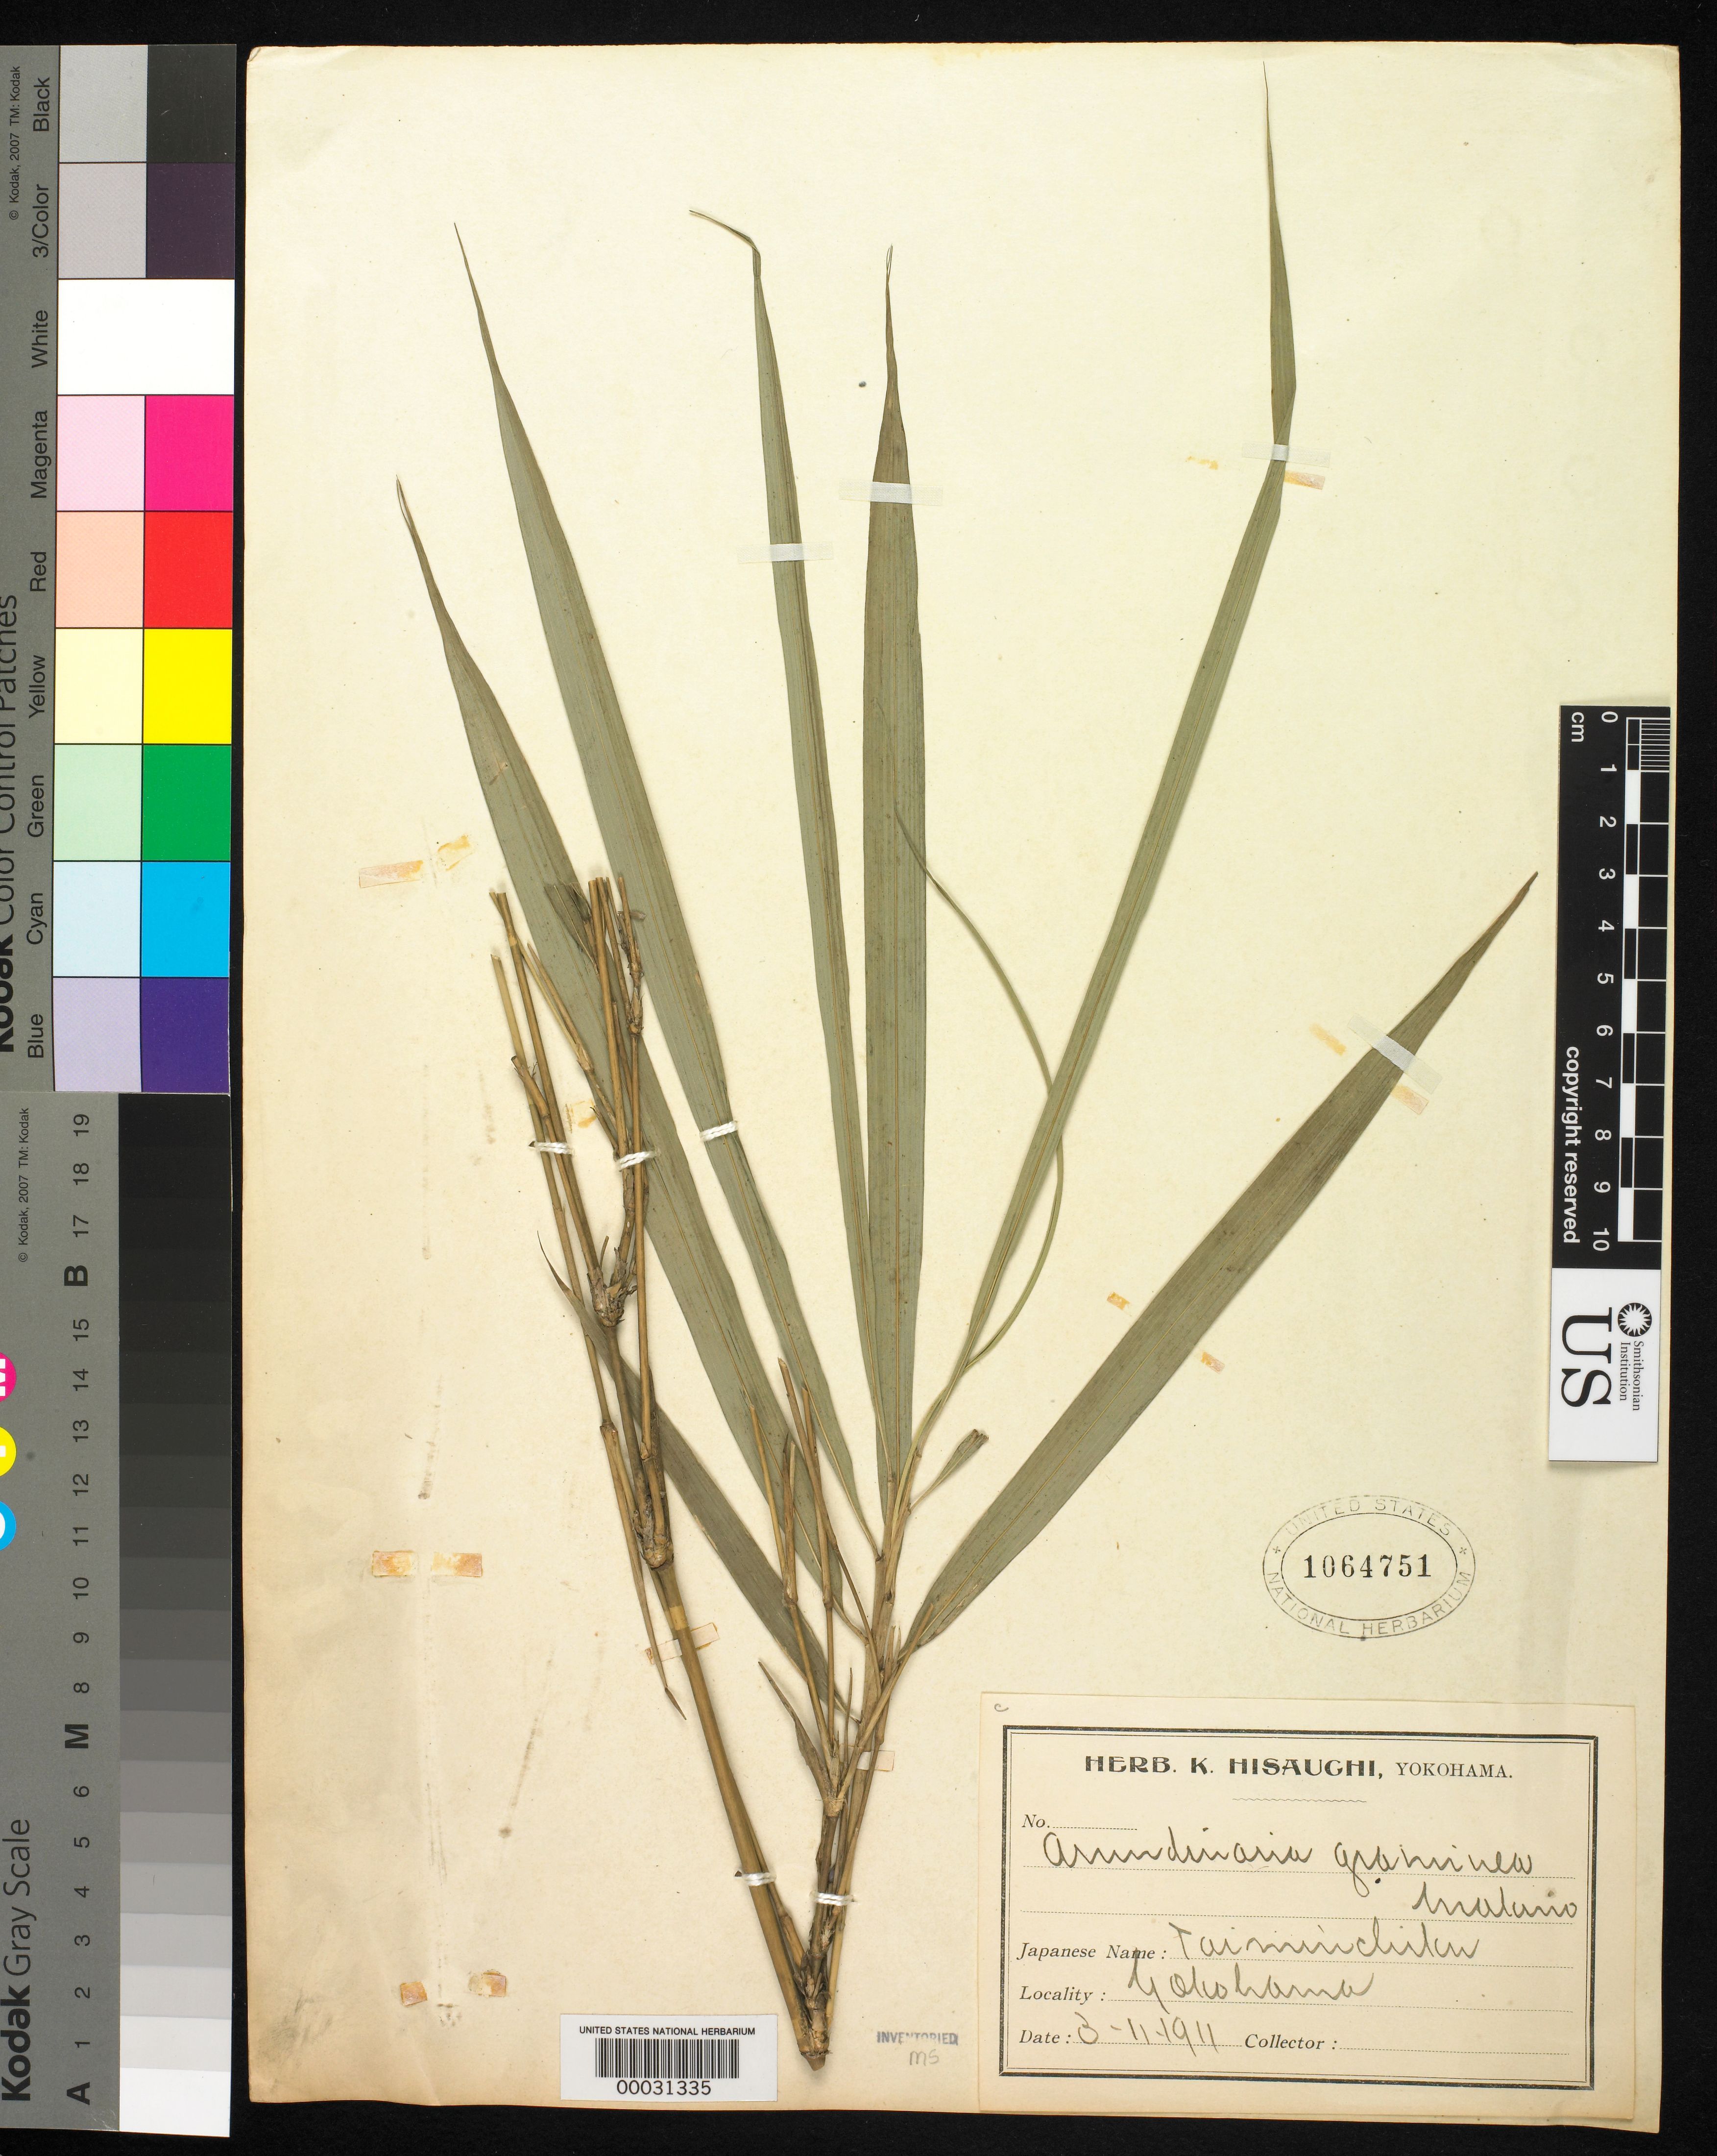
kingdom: Plantae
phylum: Tracheophyta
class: Liliopsida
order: Poales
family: Poaceae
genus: Pleioblastus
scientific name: Pleioblastus gramineus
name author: (Bean) Nakai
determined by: Poaceae Reorganization Project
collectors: K. Hisauchi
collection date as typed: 03 Nov 1911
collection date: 1911-11-03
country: Japan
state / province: Kanagawa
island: Honshu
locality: Yokohama.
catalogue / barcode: US 1064751